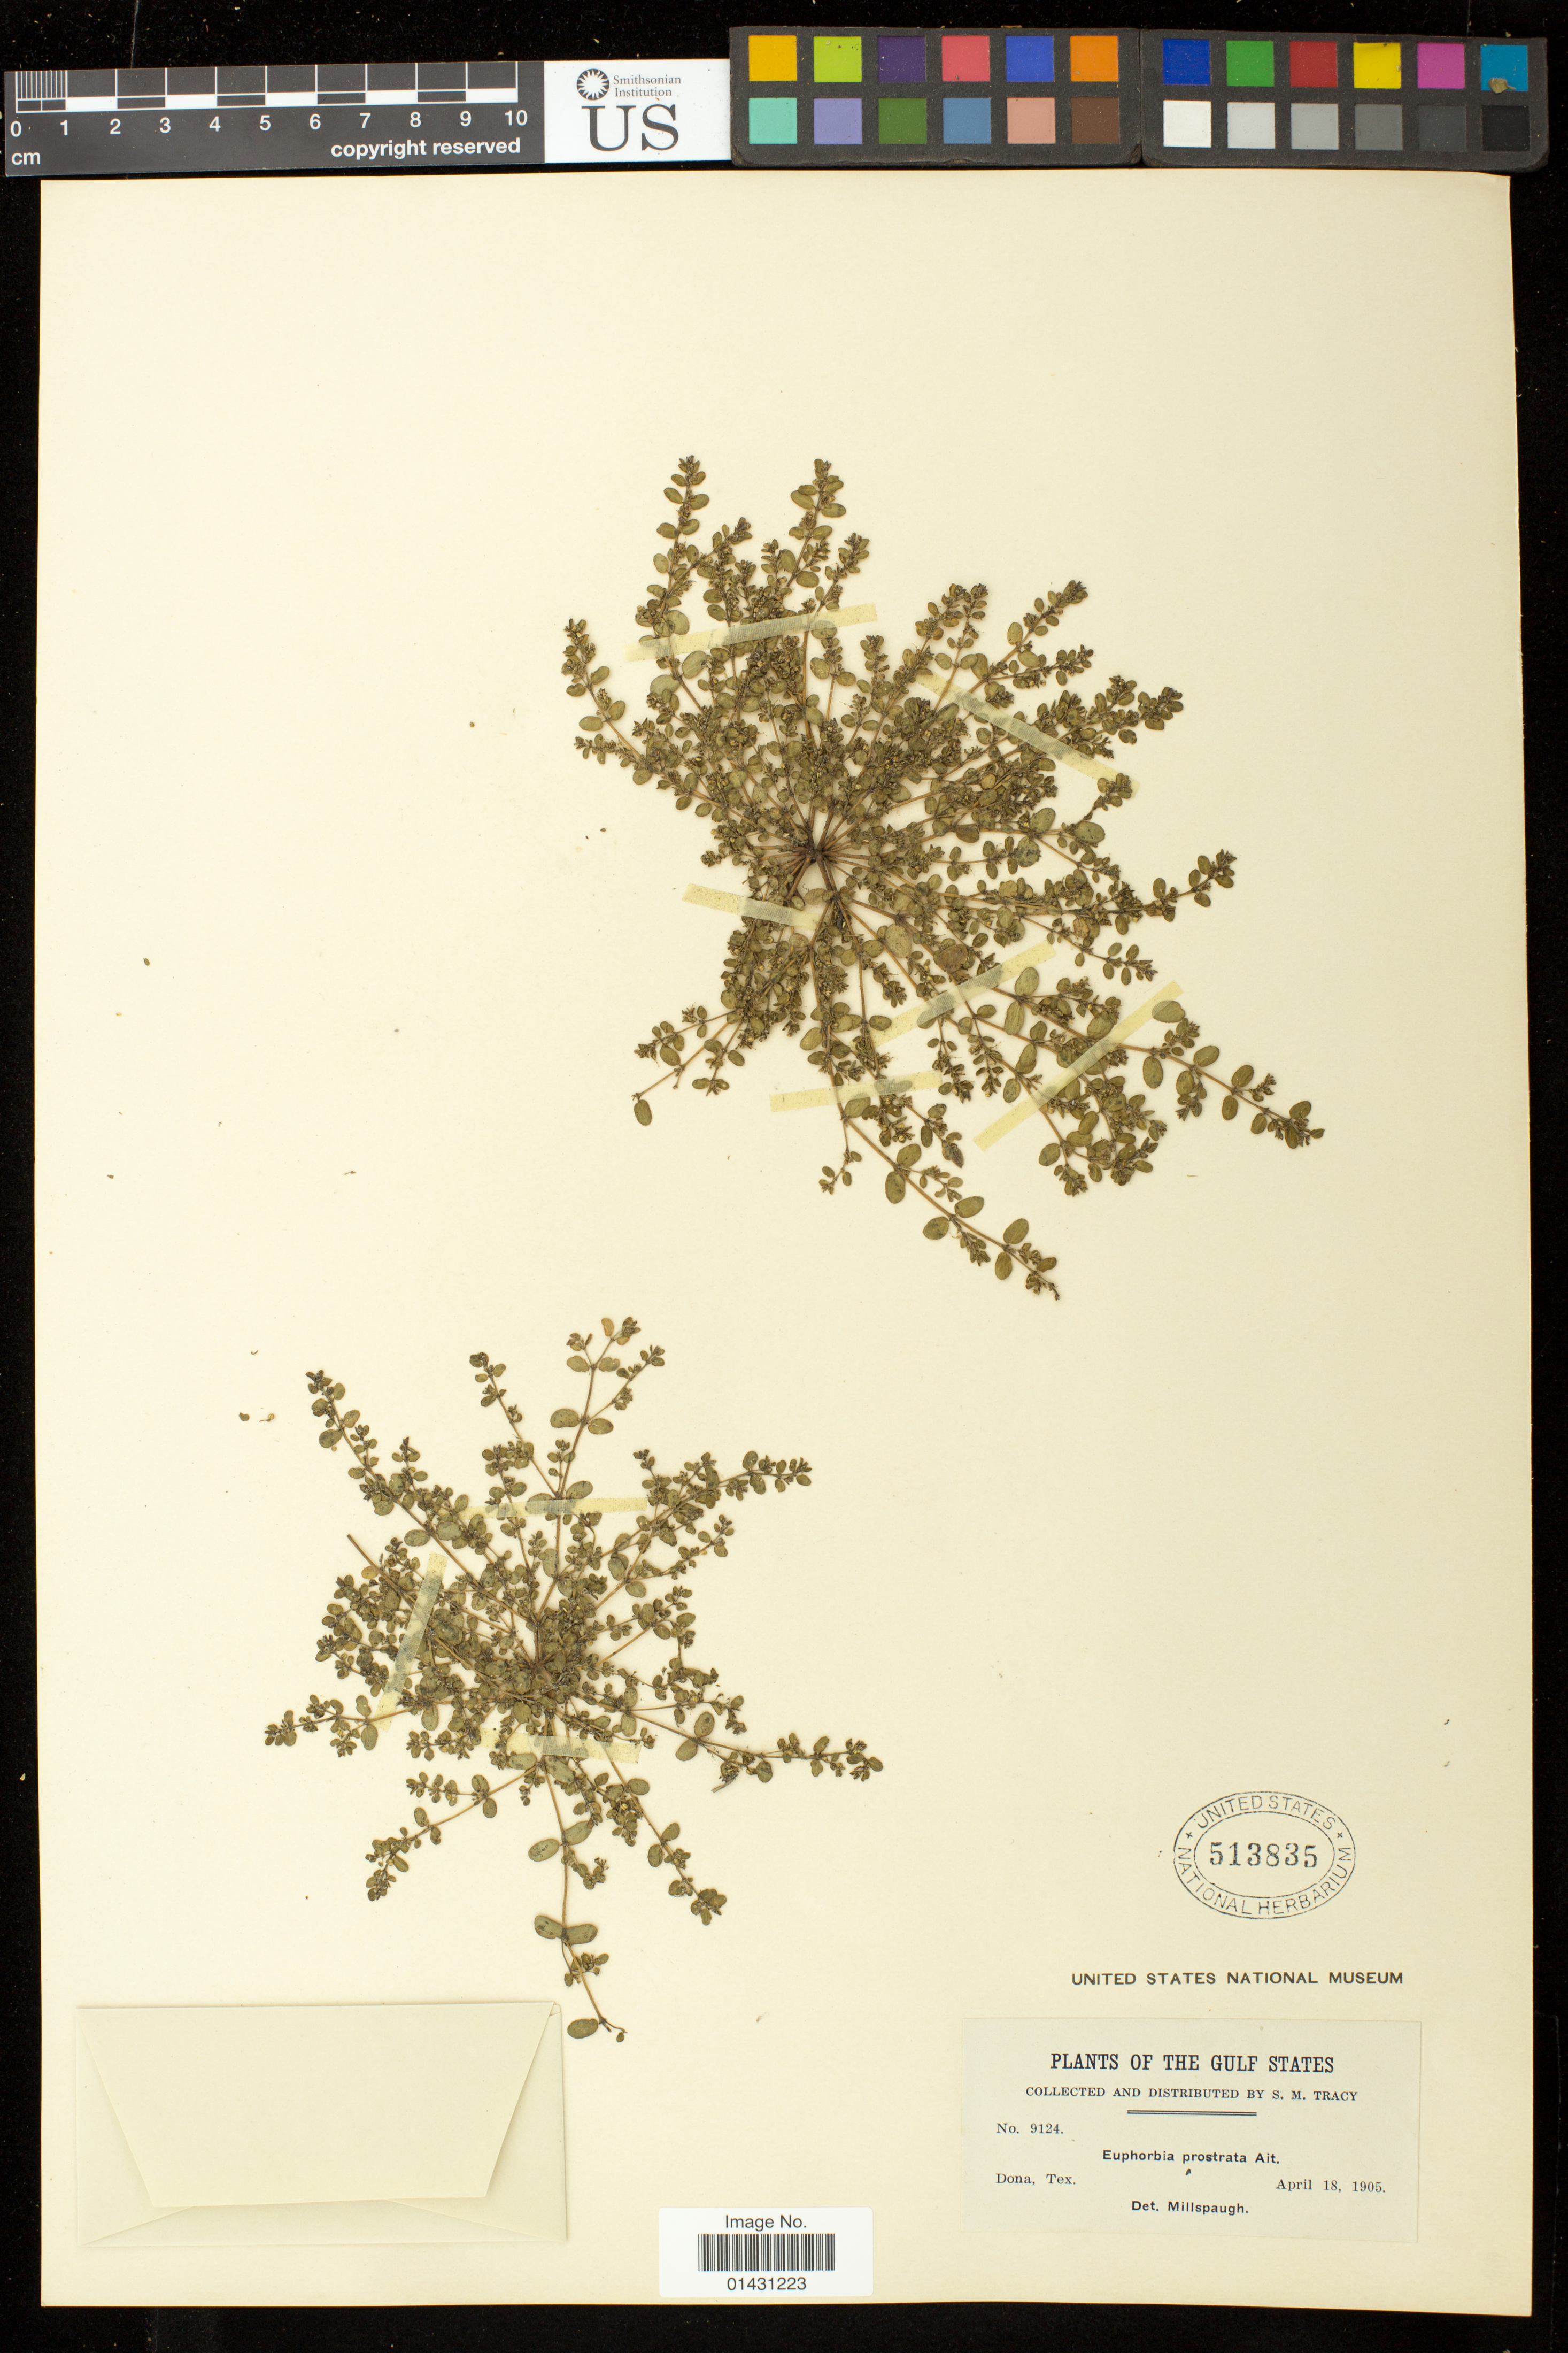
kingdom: Plantae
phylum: Tracheophyta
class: Magnoliopsida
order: Malpighiales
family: Euphorbiaceae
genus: Euphorbia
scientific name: Euphorbia prostrata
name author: Aiton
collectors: S. M. Tracy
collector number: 9124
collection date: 1905-04-18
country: United States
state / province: Texas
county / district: Hidalgo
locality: Dona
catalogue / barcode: US 513835